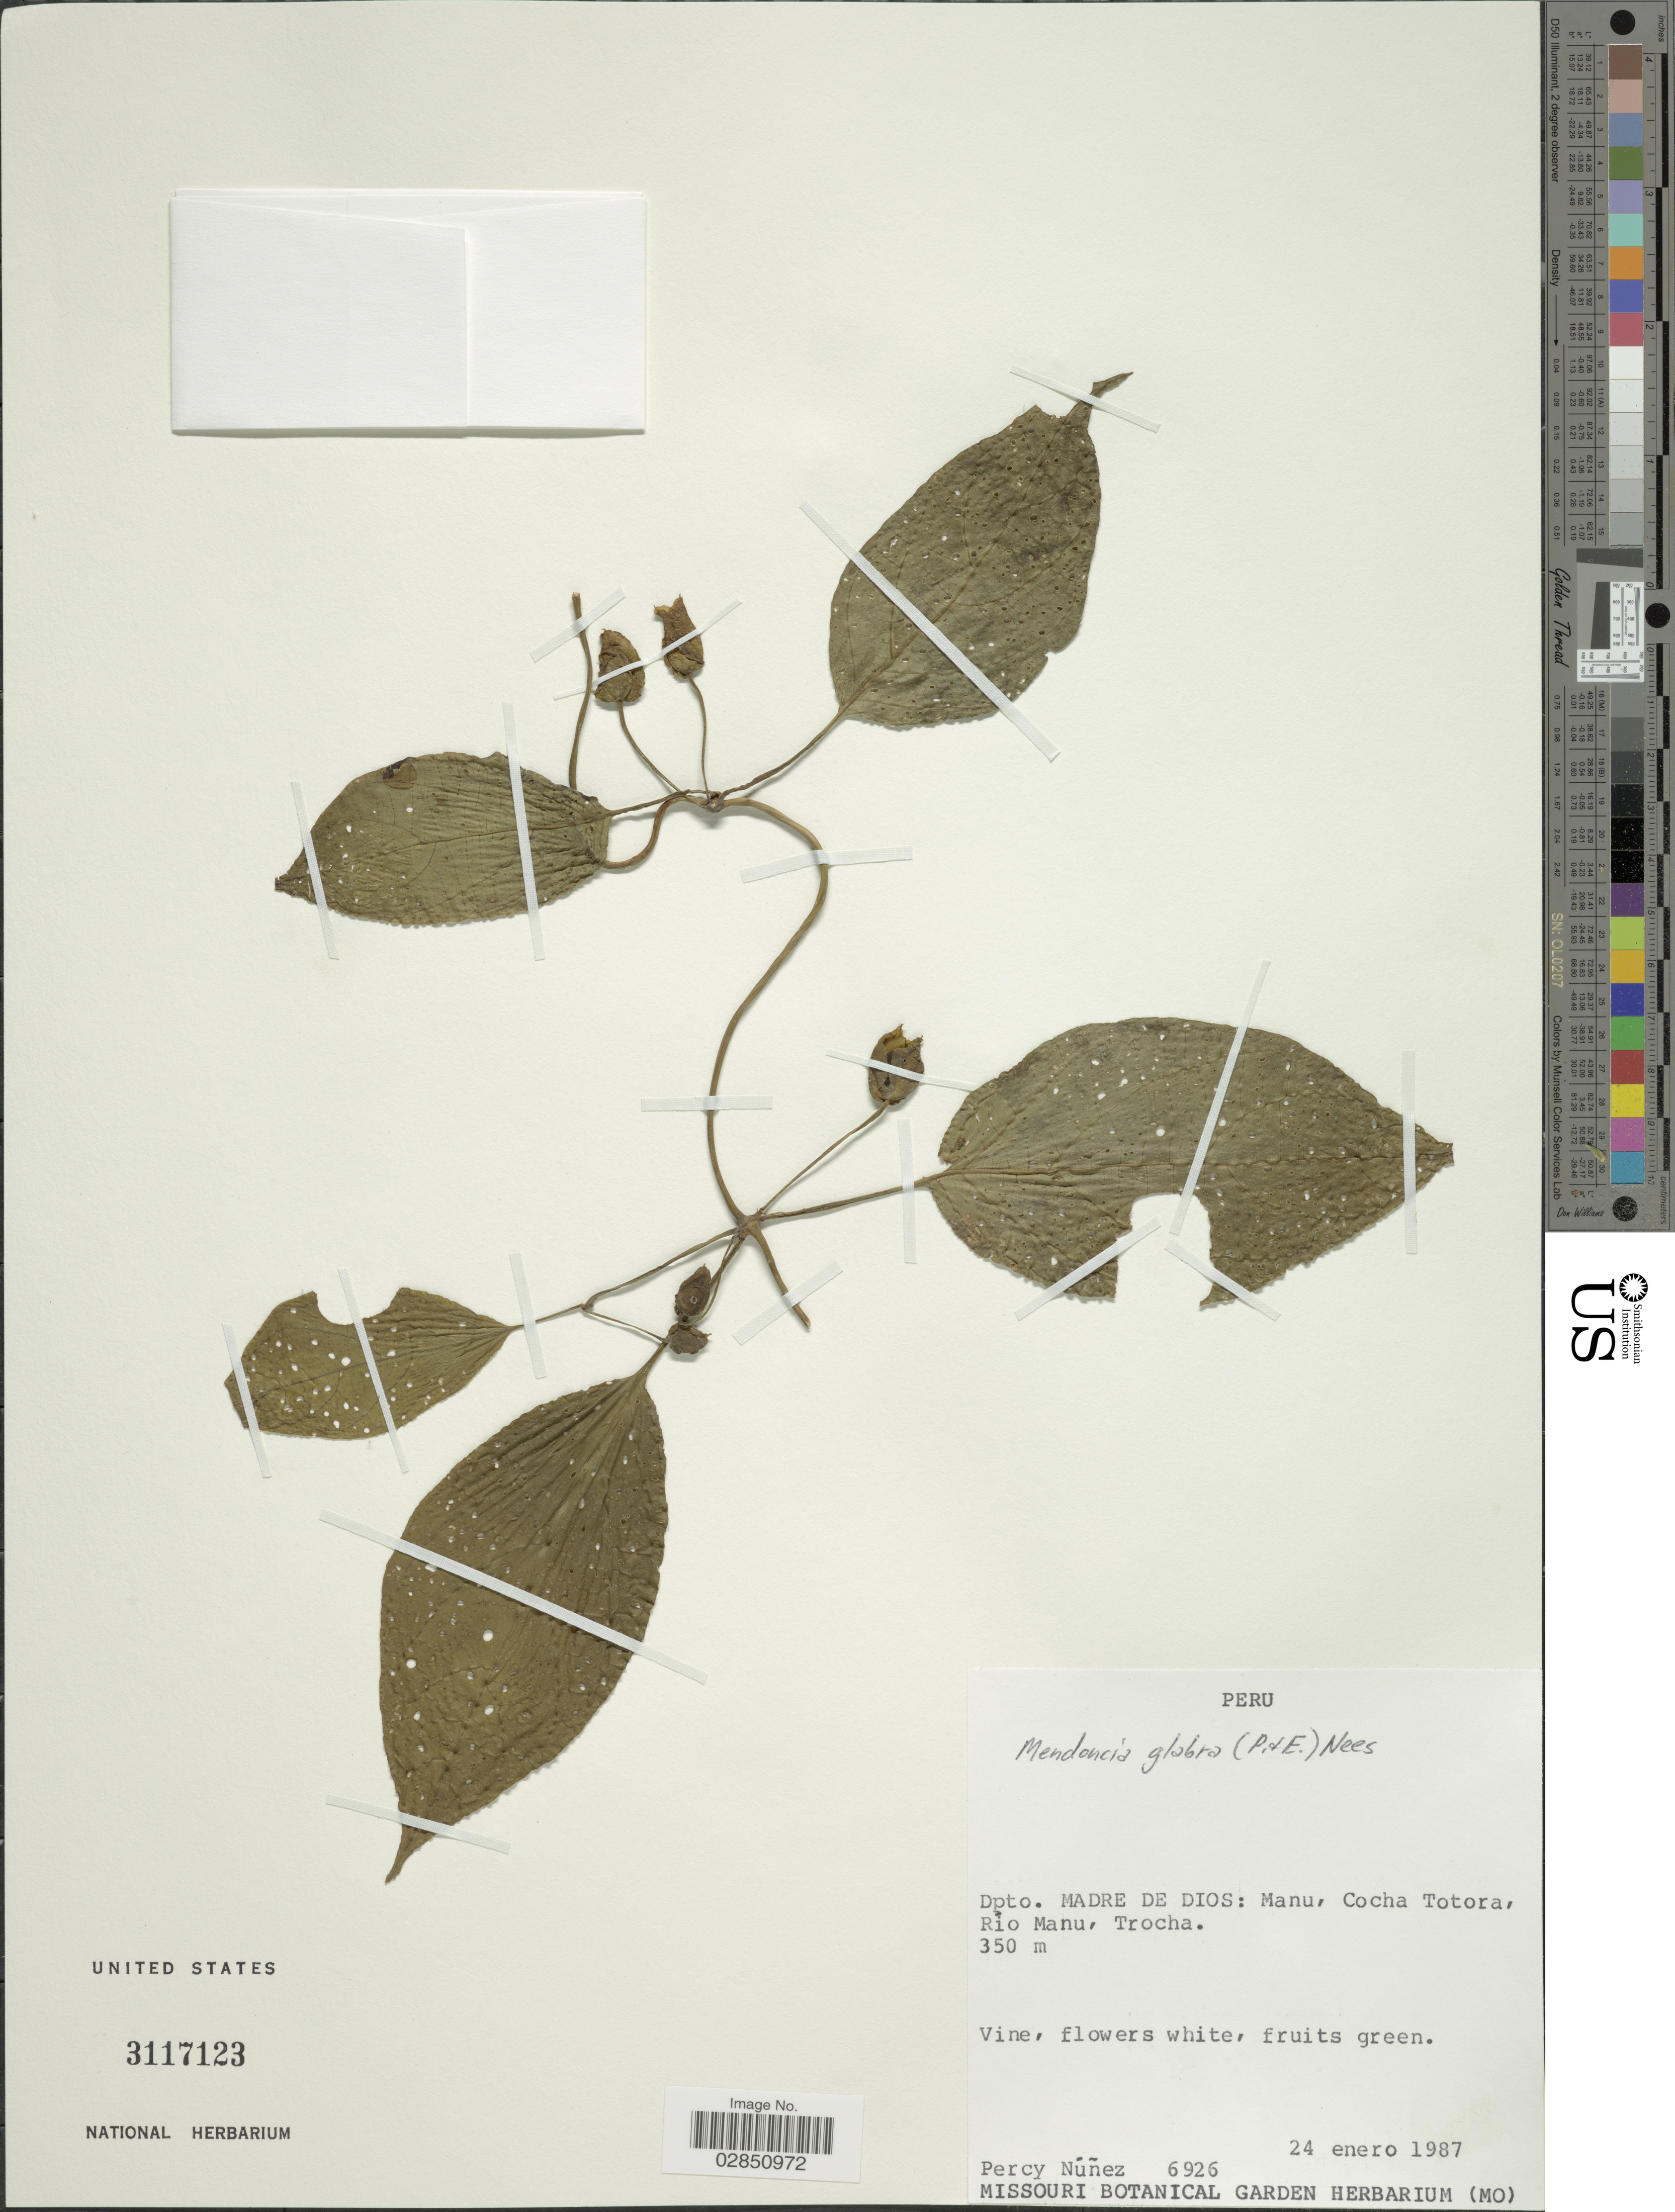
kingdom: Plantae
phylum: Tracheophyta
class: Magnoliopsida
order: Lamiales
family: Acanthaceae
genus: Mendoncia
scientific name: Mendoncia glabra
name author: (Poepp. & Endl.) Nees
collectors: P. Nuñez V.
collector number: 6926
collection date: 1987-01-24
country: Peru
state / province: Madre de Dios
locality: Dpto. Madre de Dios, Manu, Cocha Totora, Río Manu, Trocha.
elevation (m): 350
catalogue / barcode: US 3117123